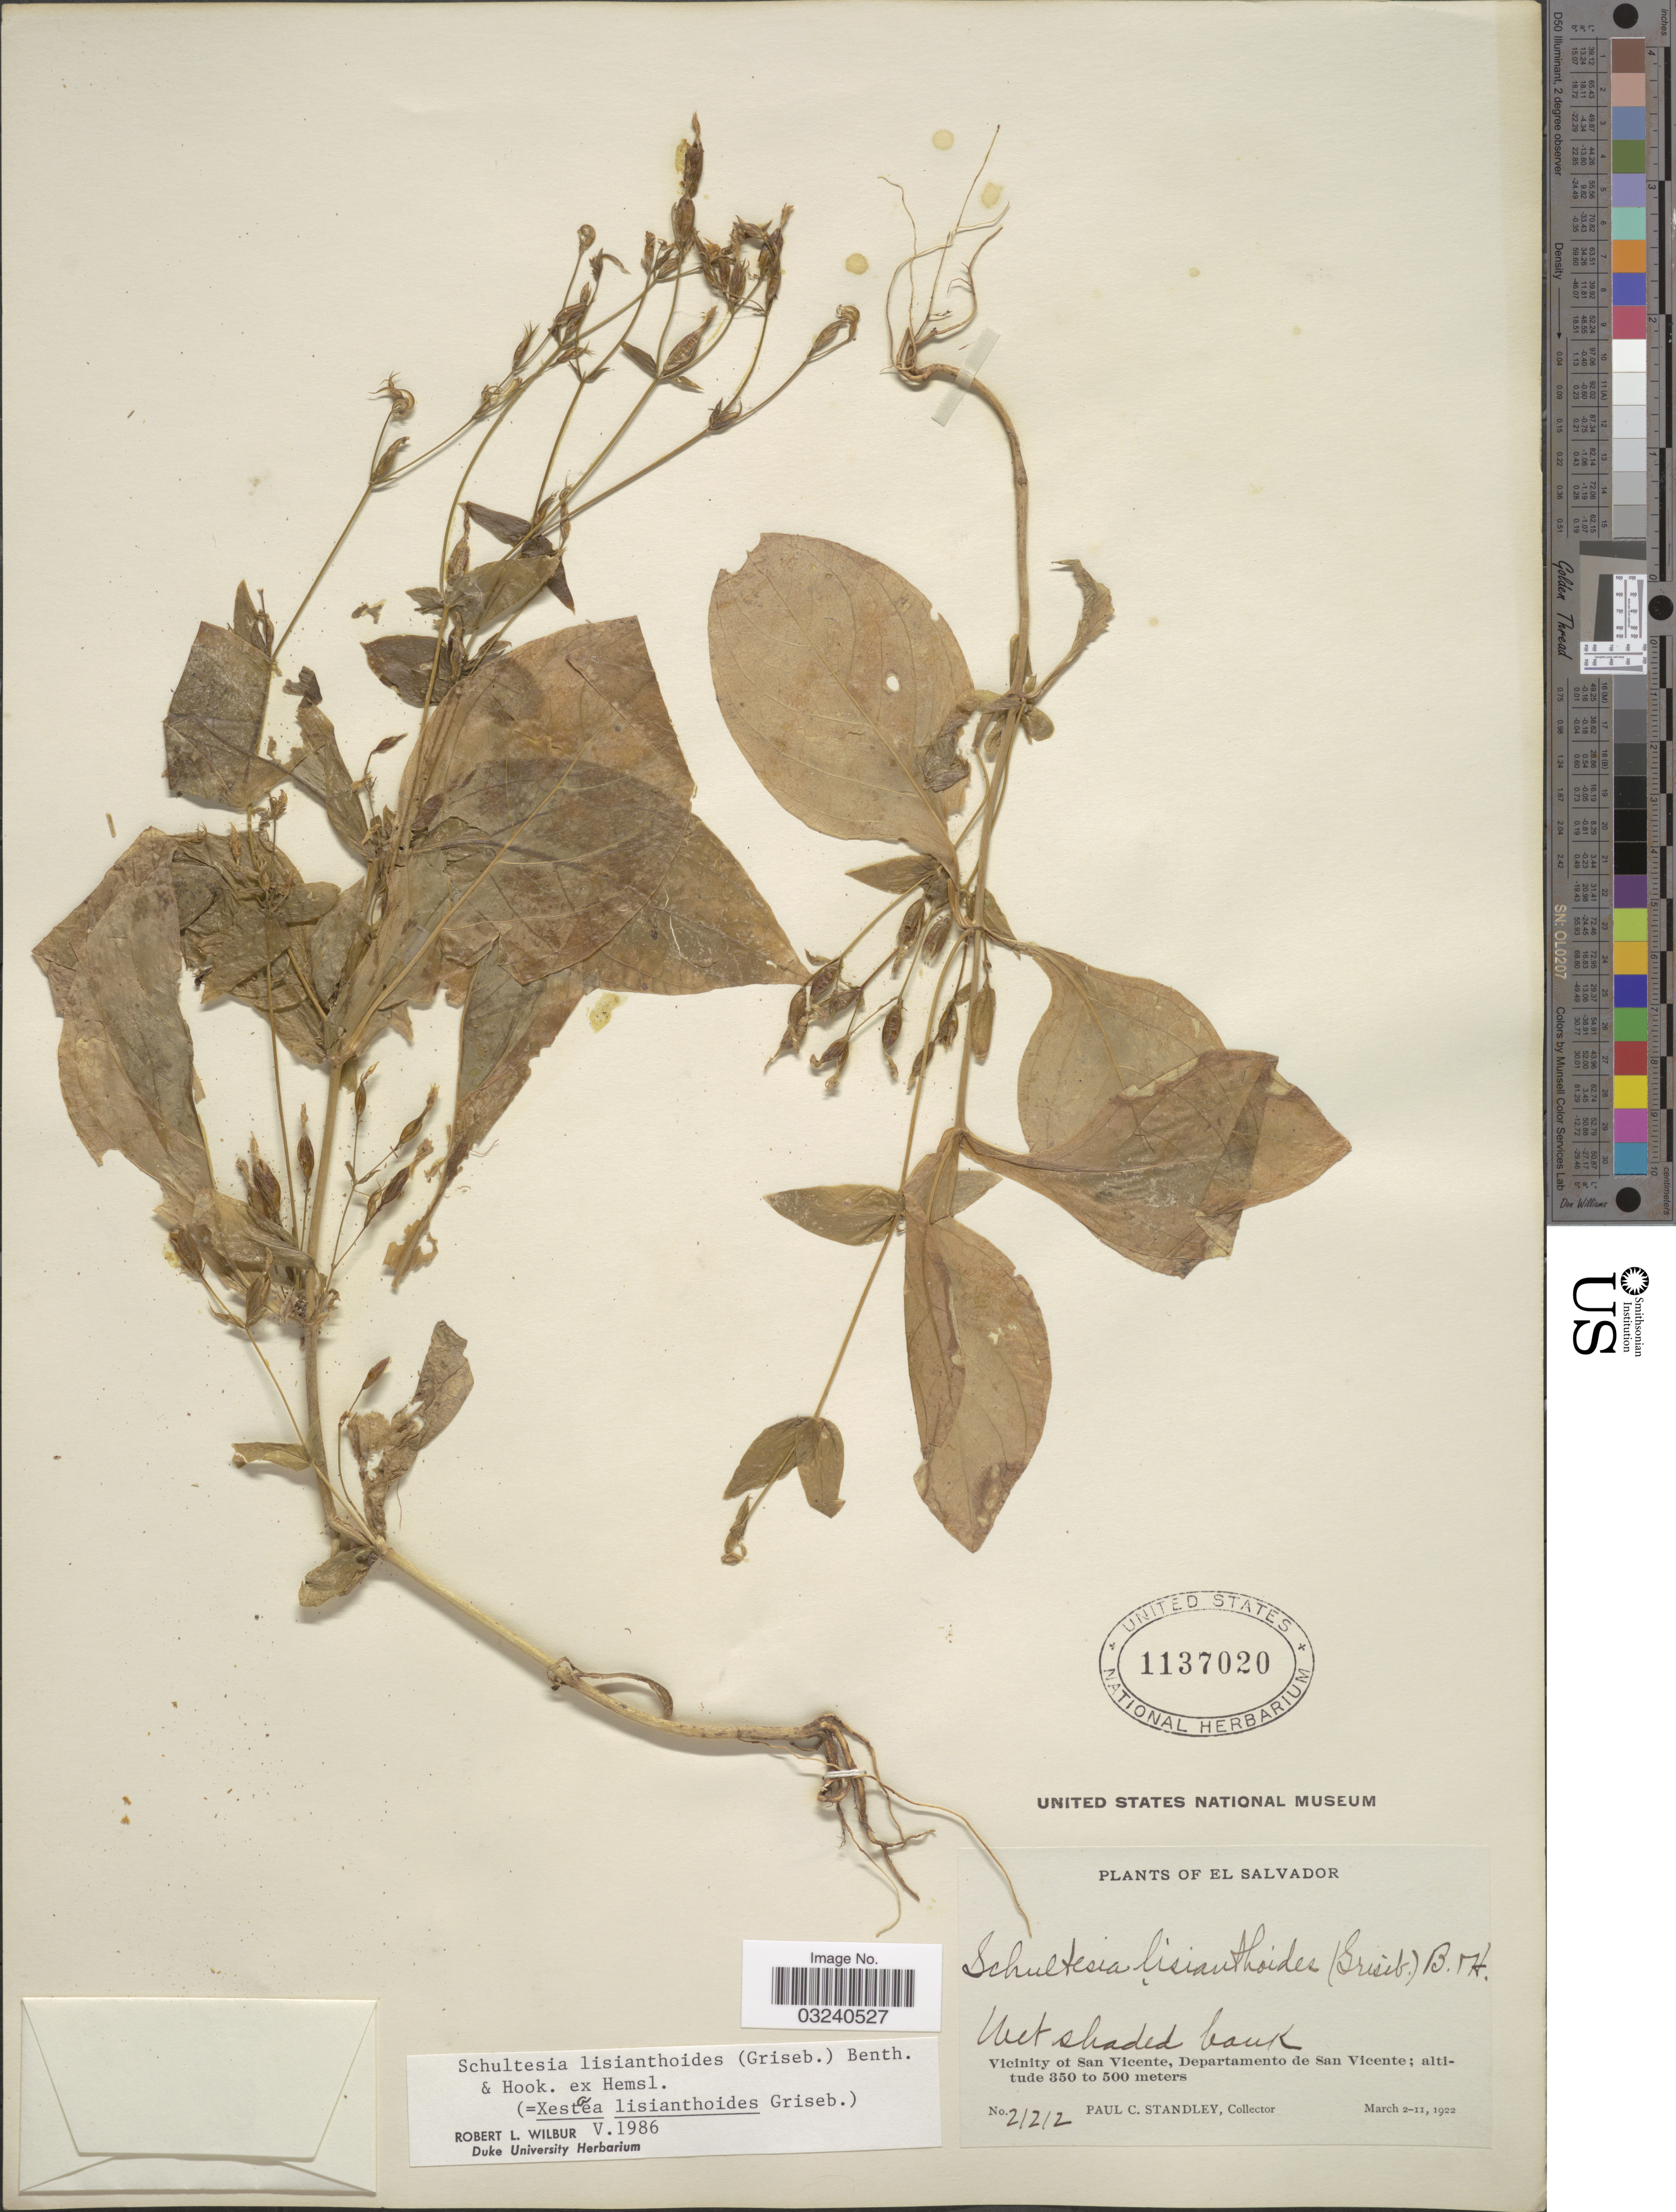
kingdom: Plantae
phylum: Tracheophyta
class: Magnoliopsida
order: Gentianales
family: Gentianaceae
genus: Schultesia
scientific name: Schultesia lisianthoides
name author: (Griseb.) Benth. & Hook. f. ex Hemsl.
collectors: P. C. Standley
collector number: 21212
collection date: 1922-03-02/1922-03-11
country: El Salvador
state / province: San Vincente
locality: Vicinity of San Vicente, Departamento de San Vicente.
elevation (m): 350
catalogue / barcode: US 1137020